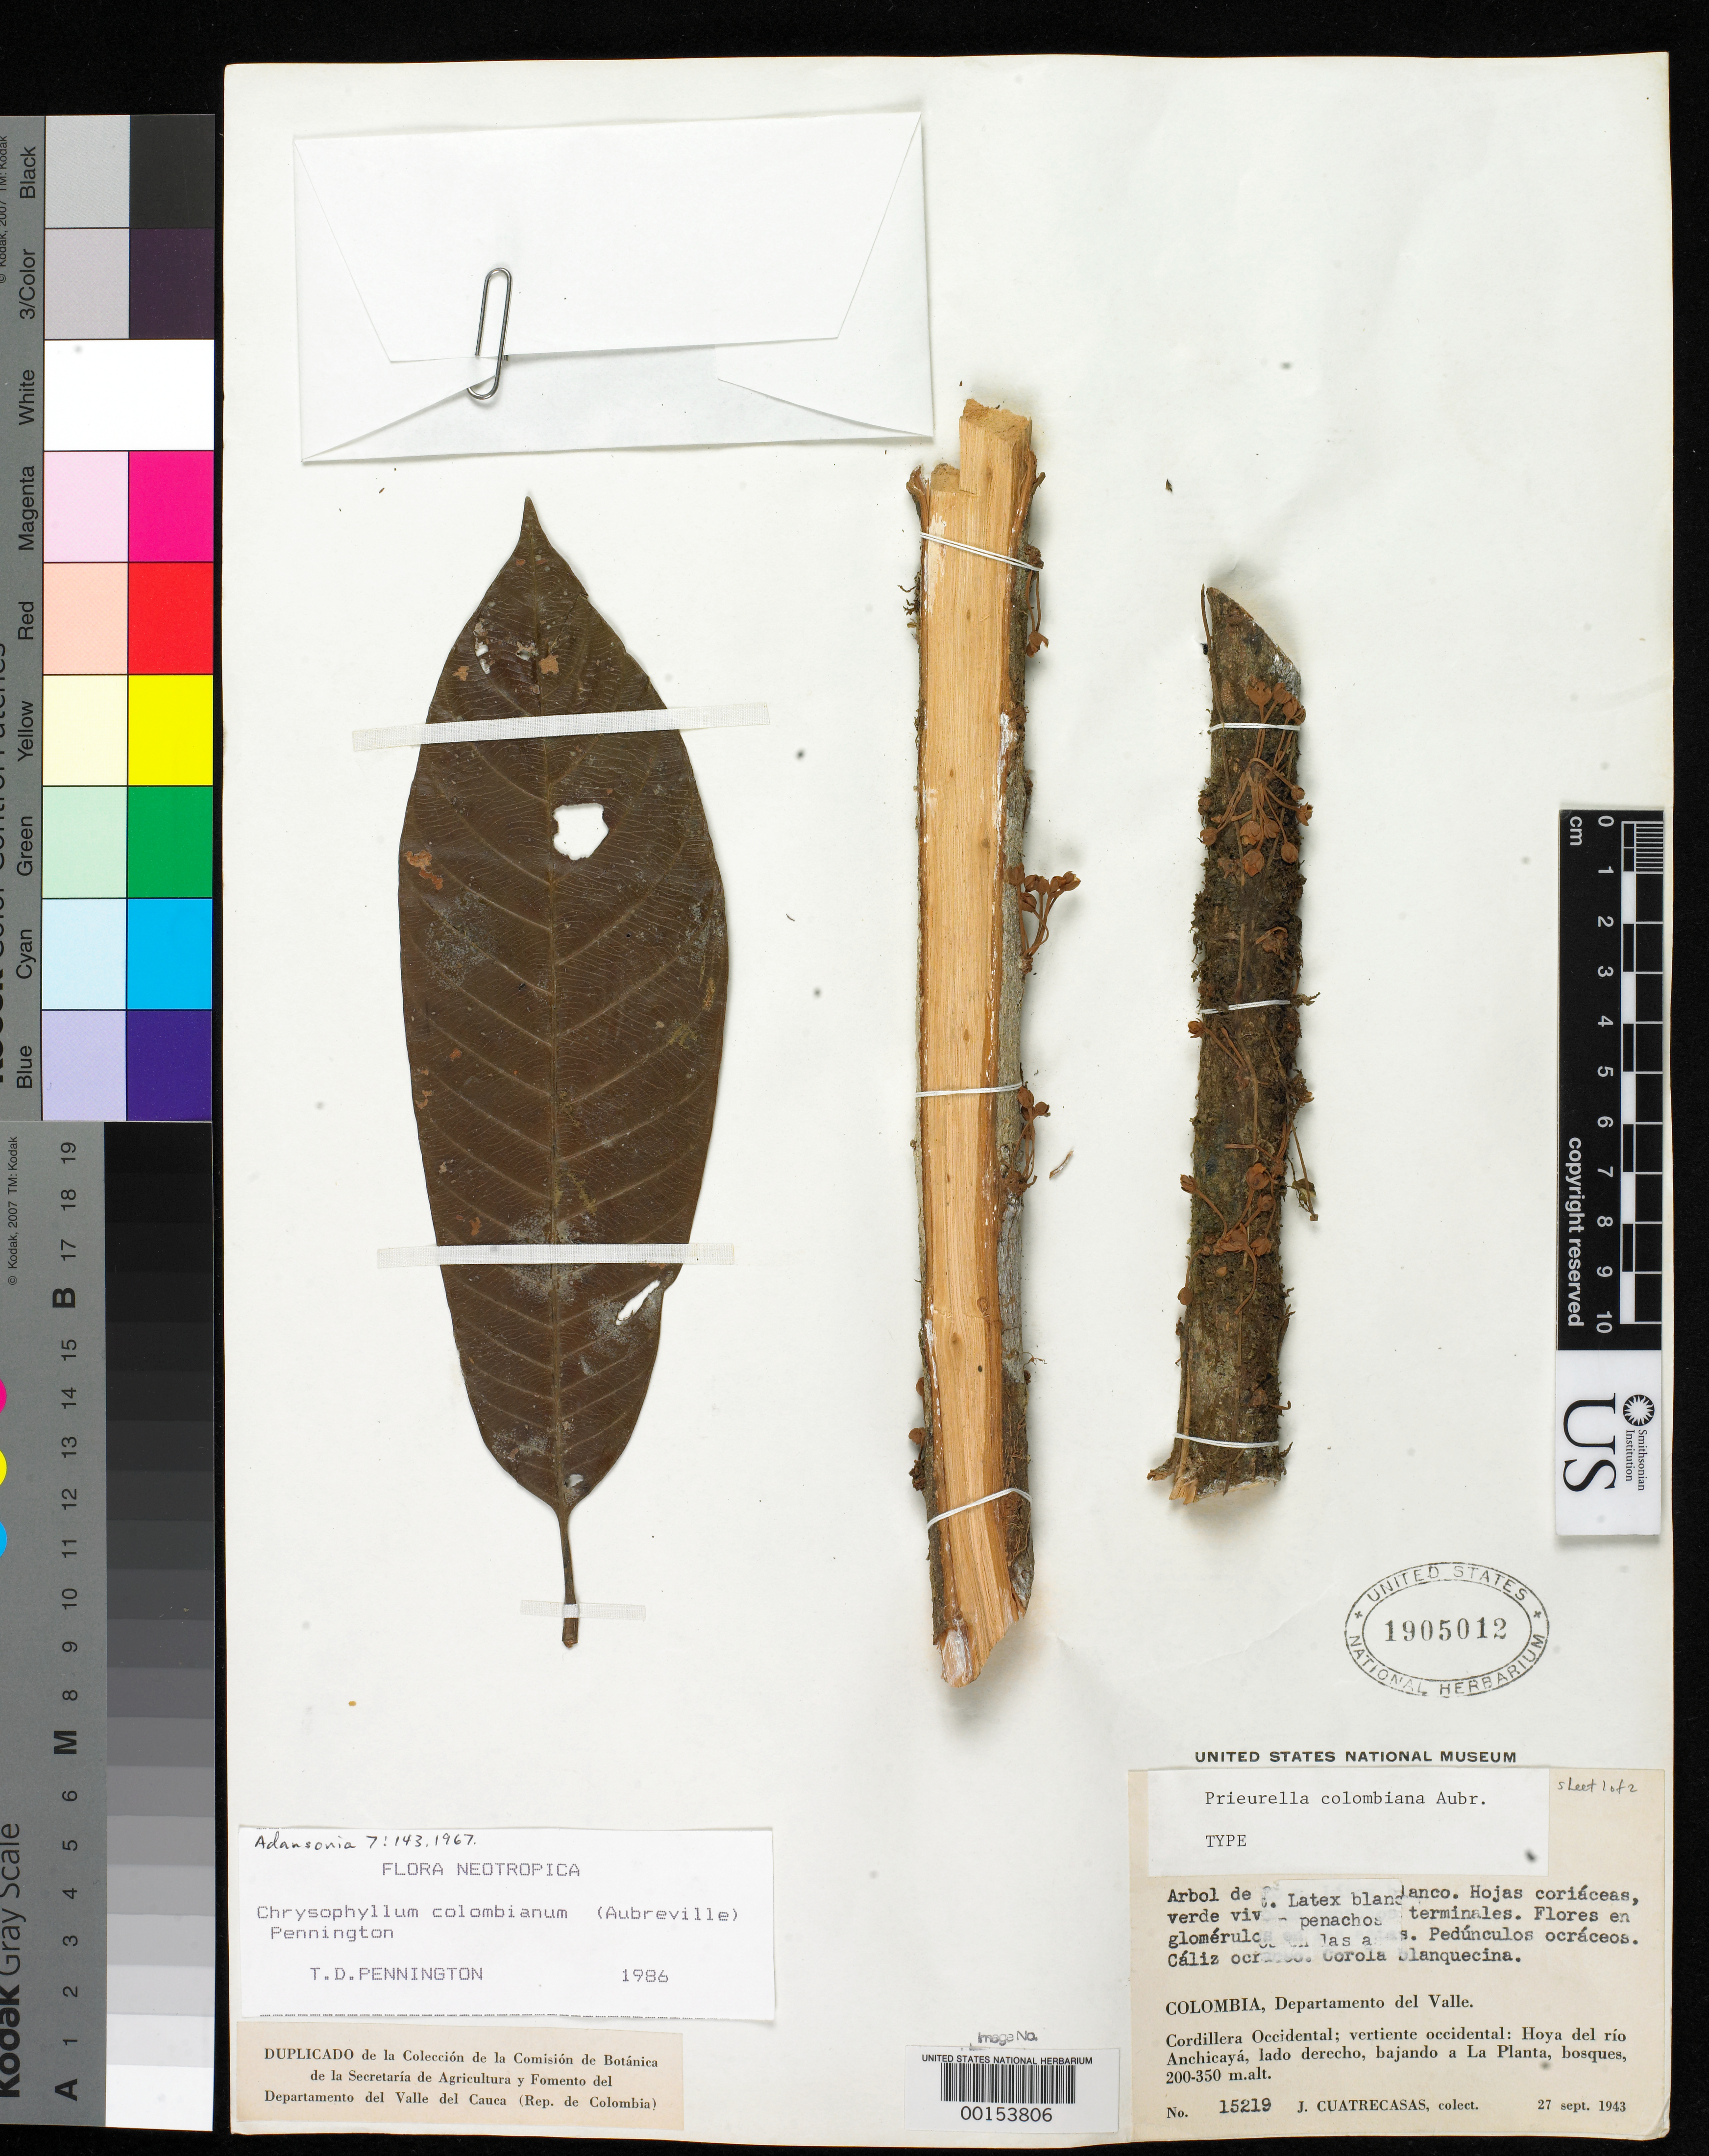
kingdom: Plantae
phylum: Tracheophyta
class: Magnoliopsida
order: Ericales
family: Sapotaceae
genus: Prieurella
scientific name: Prieurella colombiana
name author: Aubrév.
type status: Holotype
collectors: J. Cuatrecasas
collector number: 15219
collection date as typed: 27 Sep 1943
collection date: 1943-09-27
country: Colombia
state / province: Valle del Cauca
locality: Cordillera Occidental, western slope, Valley of Anchicaya River right side, La Planta.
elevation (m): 200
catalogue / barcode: US 1905012